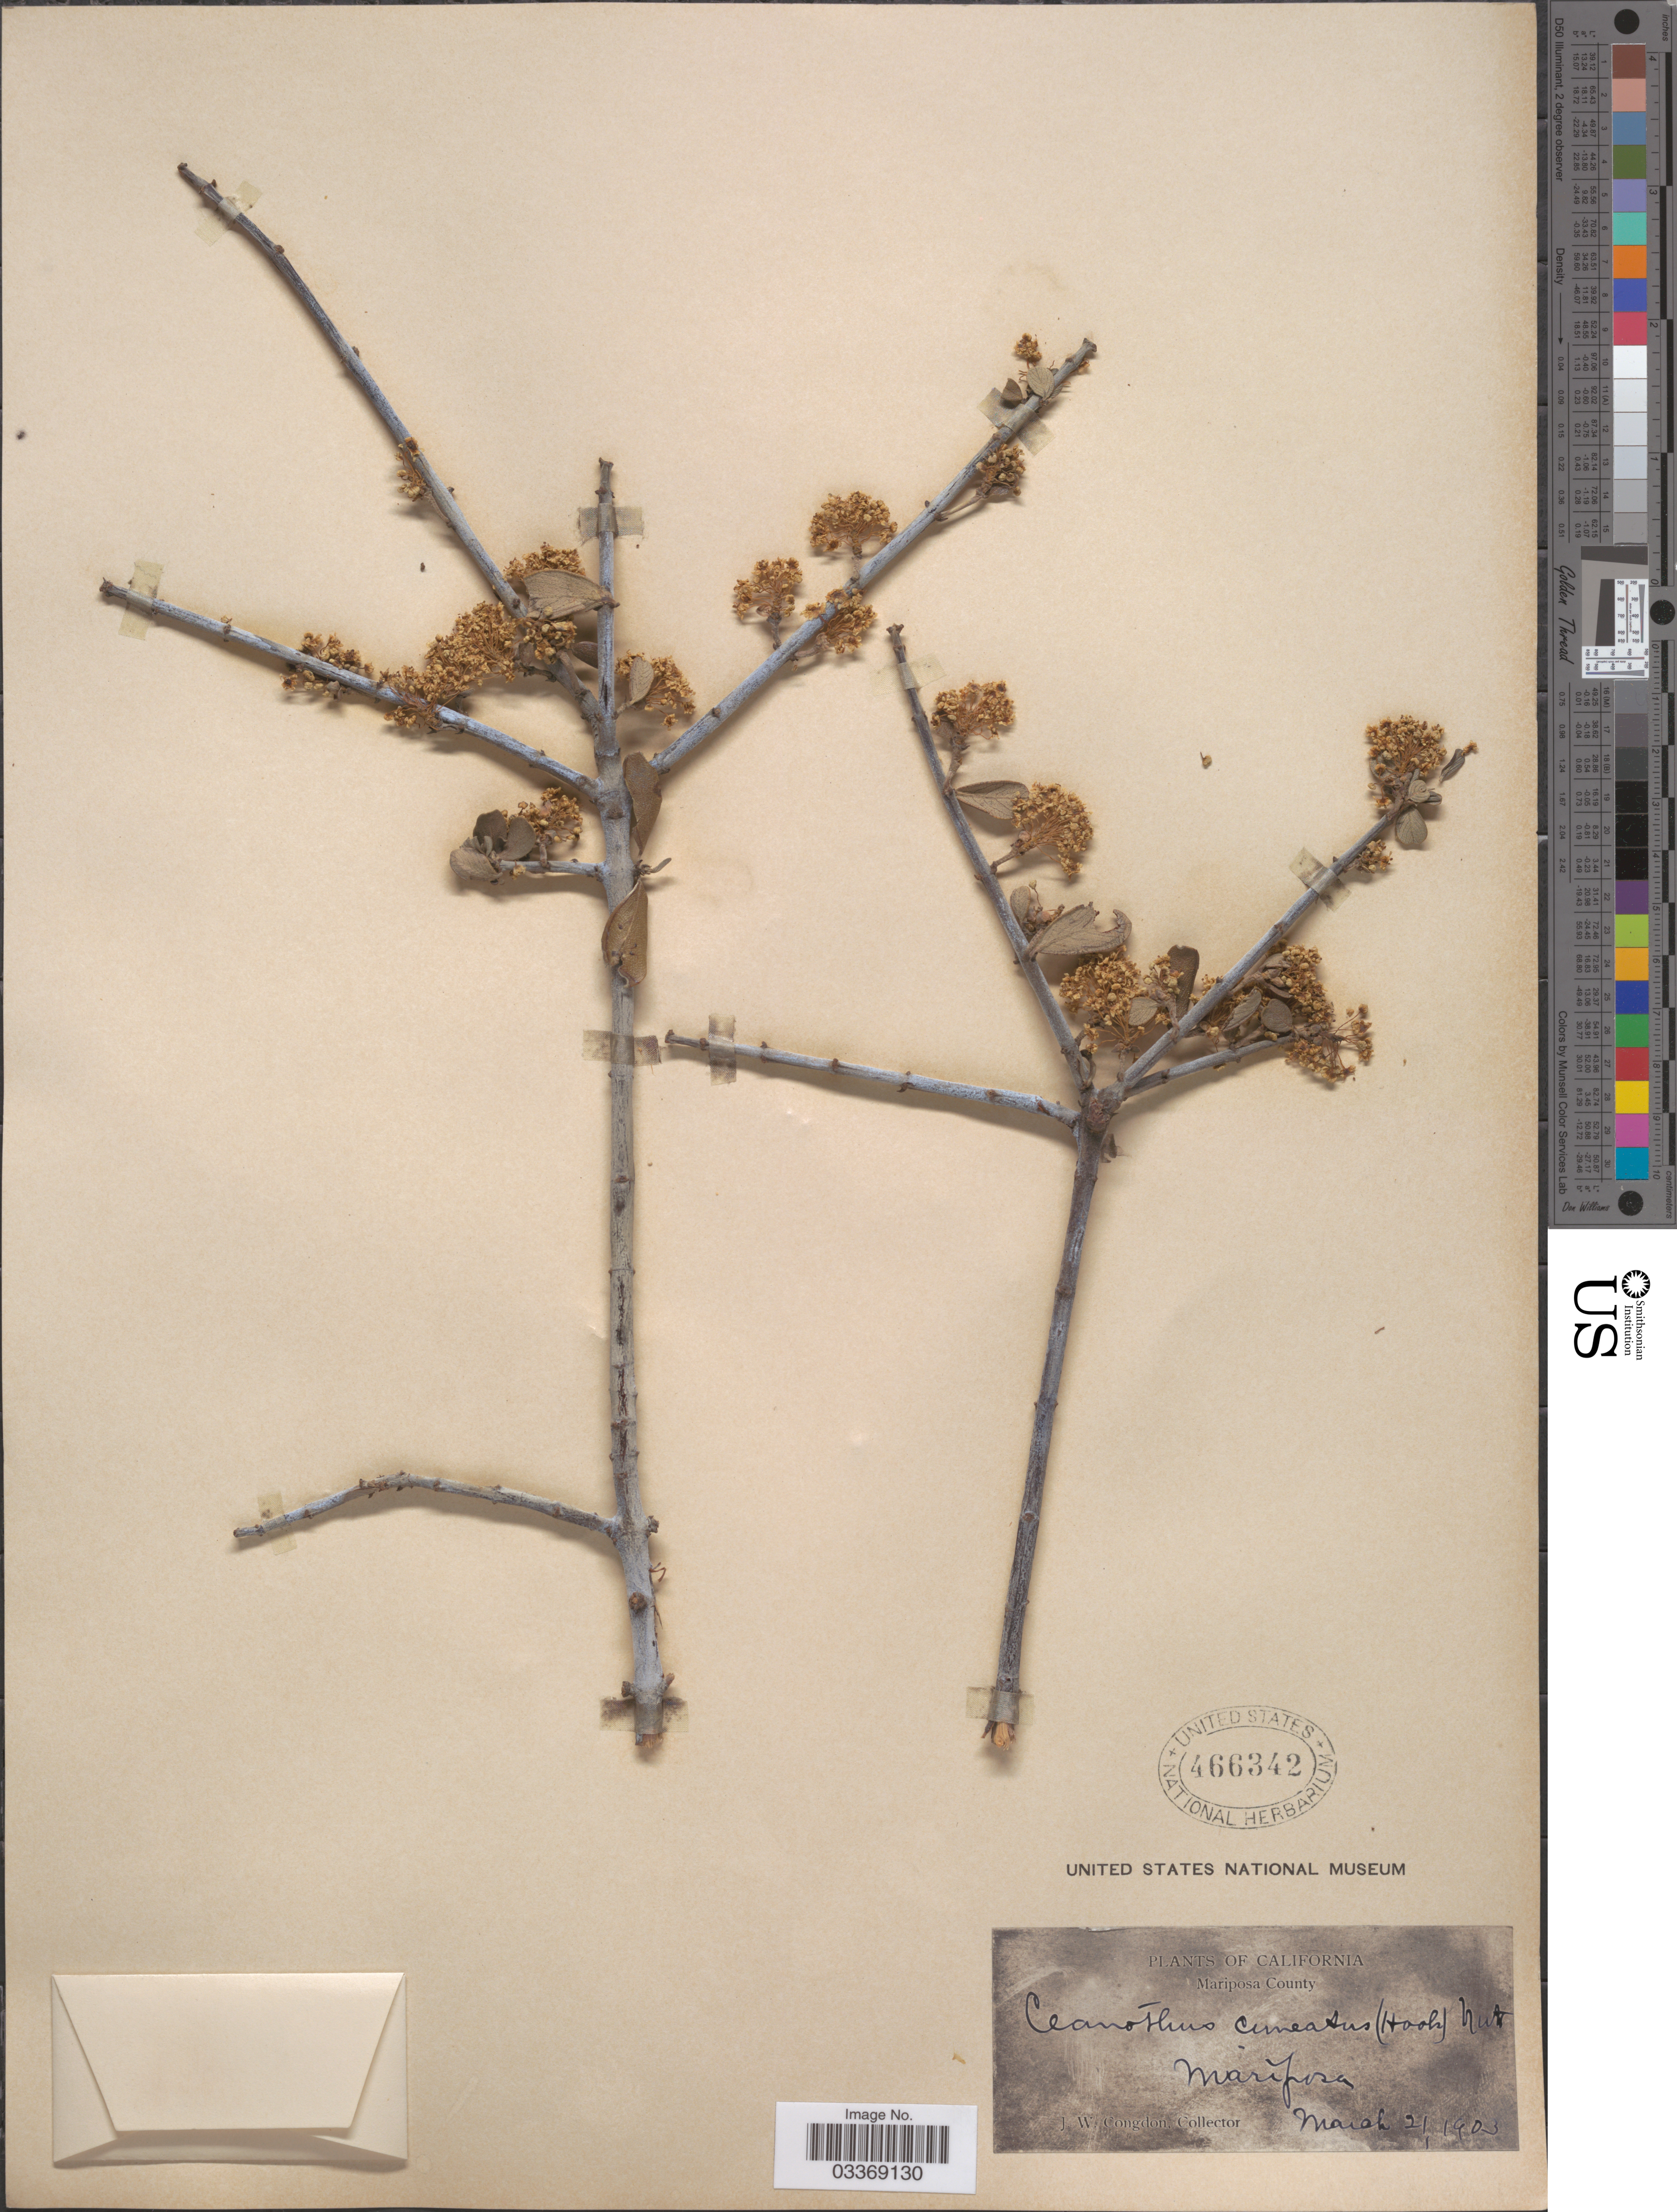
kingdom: Plantae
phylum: Tracheophyta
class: Magnoliopsida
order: Rosales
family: Rhamnaceae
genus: Ceanothus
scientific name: Ceanothus cuneatus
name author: (Hook.) Nutt.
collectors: J. W. Congdon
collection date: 1903-03-21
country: United States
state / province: California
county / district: Mariposa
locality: Mariposa County.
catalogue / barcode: US 466342